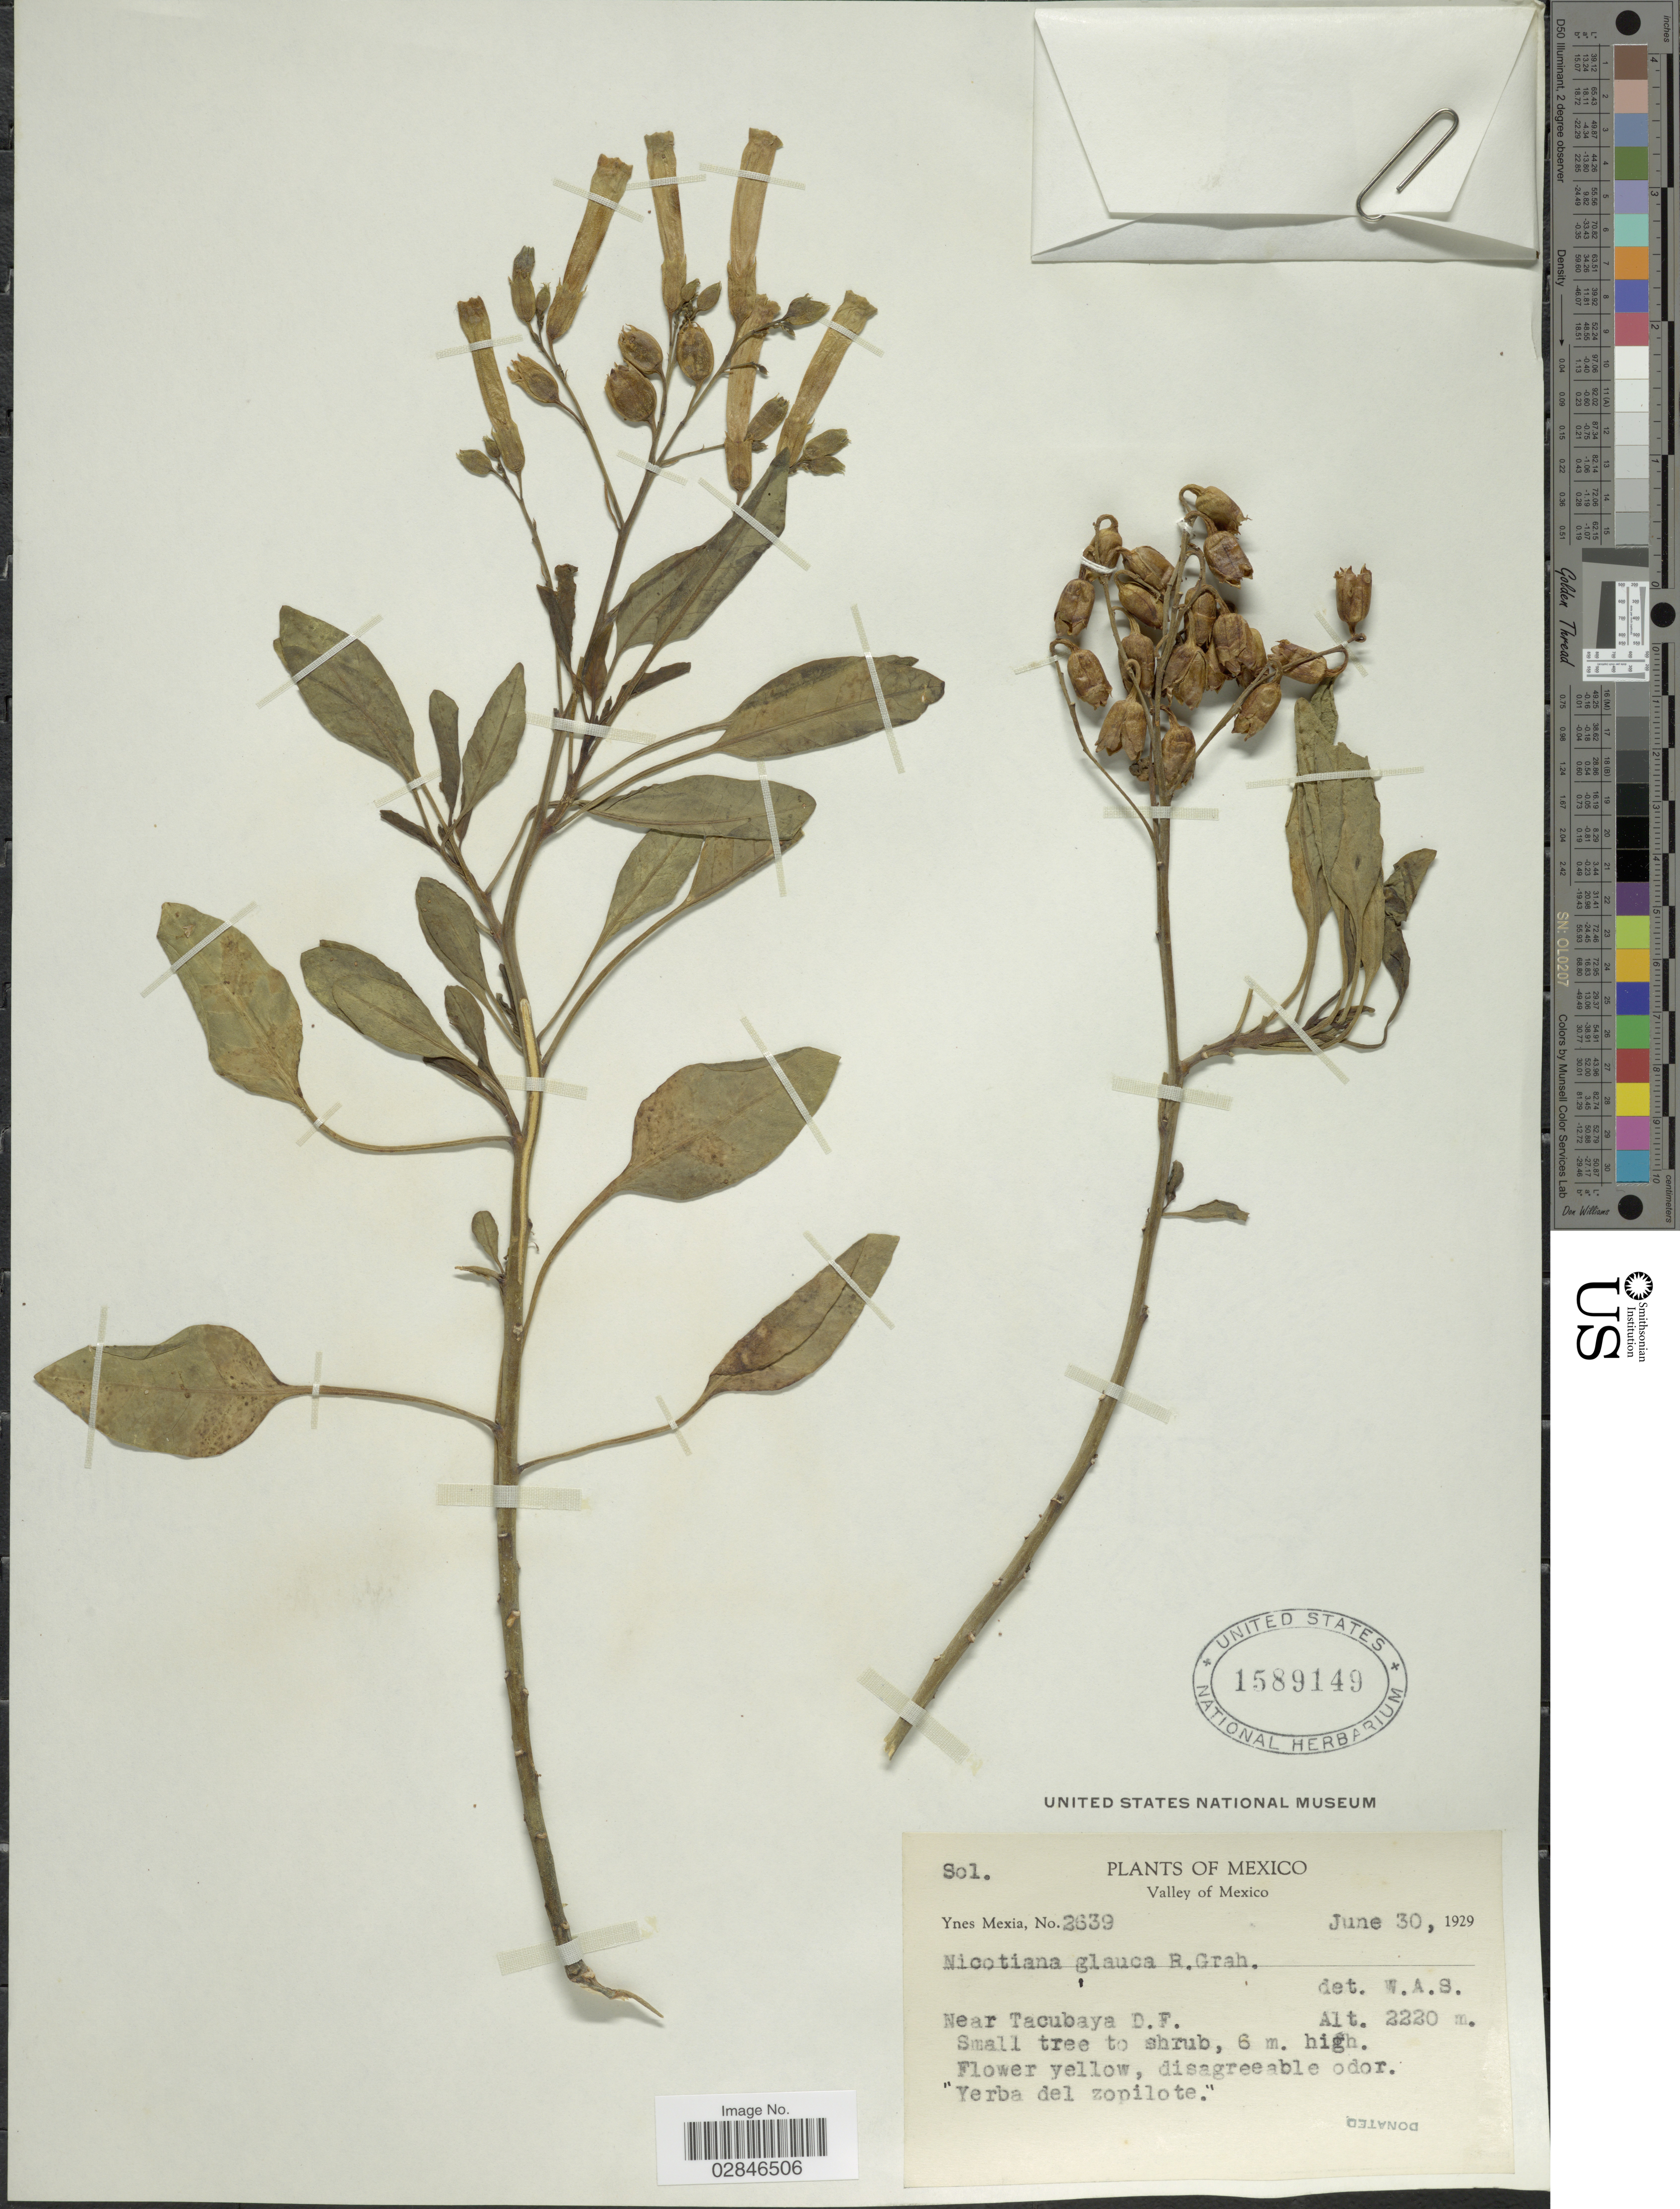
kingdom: Plantae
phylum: Tracheophyta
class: Magnoliopsida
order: Solanales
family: Solanaceae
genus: Nicotiana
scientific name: Nicotiana glauca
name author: Graham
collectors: Y. Mexia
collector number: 2639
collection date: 1929-06-30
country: Mexico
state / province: Distrito Federal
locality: Valley of Mexico, Near Tacubaya.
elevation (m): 2220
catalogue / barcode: US 1589149